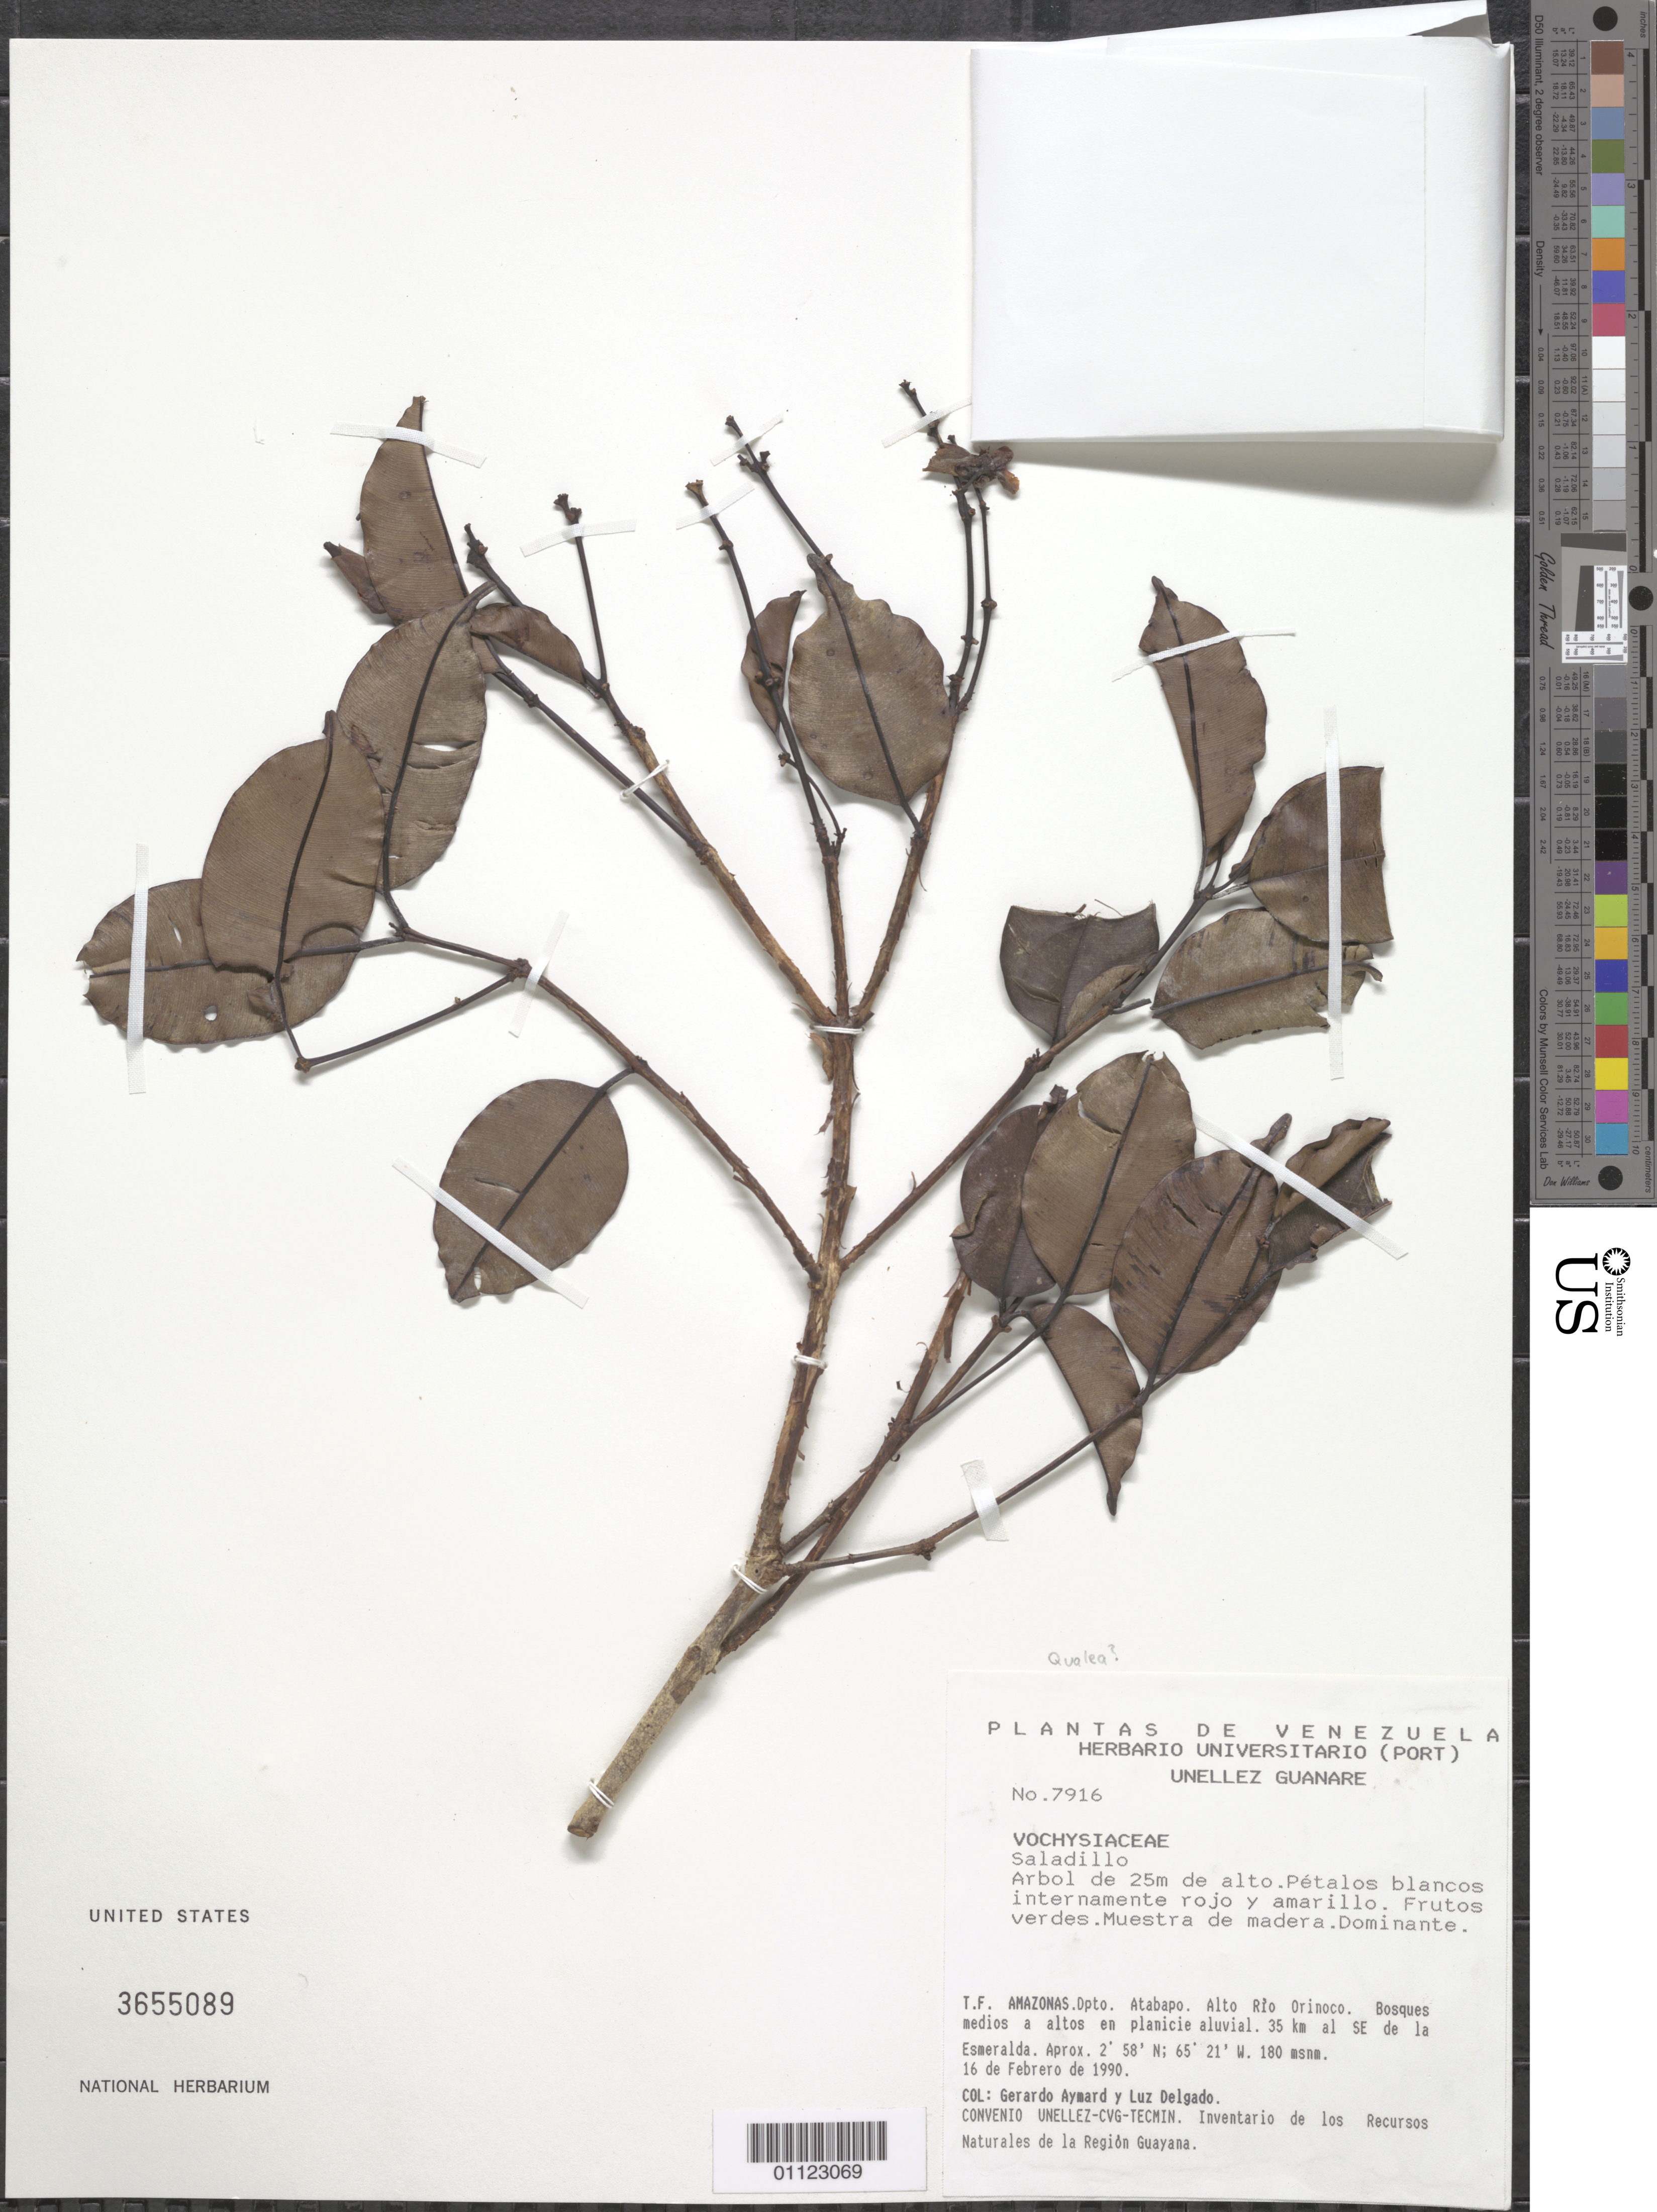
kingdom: Plantae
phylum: Tracheophyta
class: Magnoliopsida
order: Myrtales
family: Vochysiaceae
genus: Qualea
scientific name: Qualea paraensis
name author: Ducke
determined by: Marcano-Berti, L.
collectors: G. A. Aymard & L. Delgado V.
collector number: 7916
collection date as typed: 16 de Febrero de 1990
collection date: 1990-02-16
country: Venezuela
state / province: Amazonas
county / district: Atabapo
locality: Alto rio Orinoco. 35 km al SE de la Esmeralda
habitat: Dominante. Bosques medios a altos en panicie aluvial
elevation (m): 180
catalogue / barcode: US 3655089